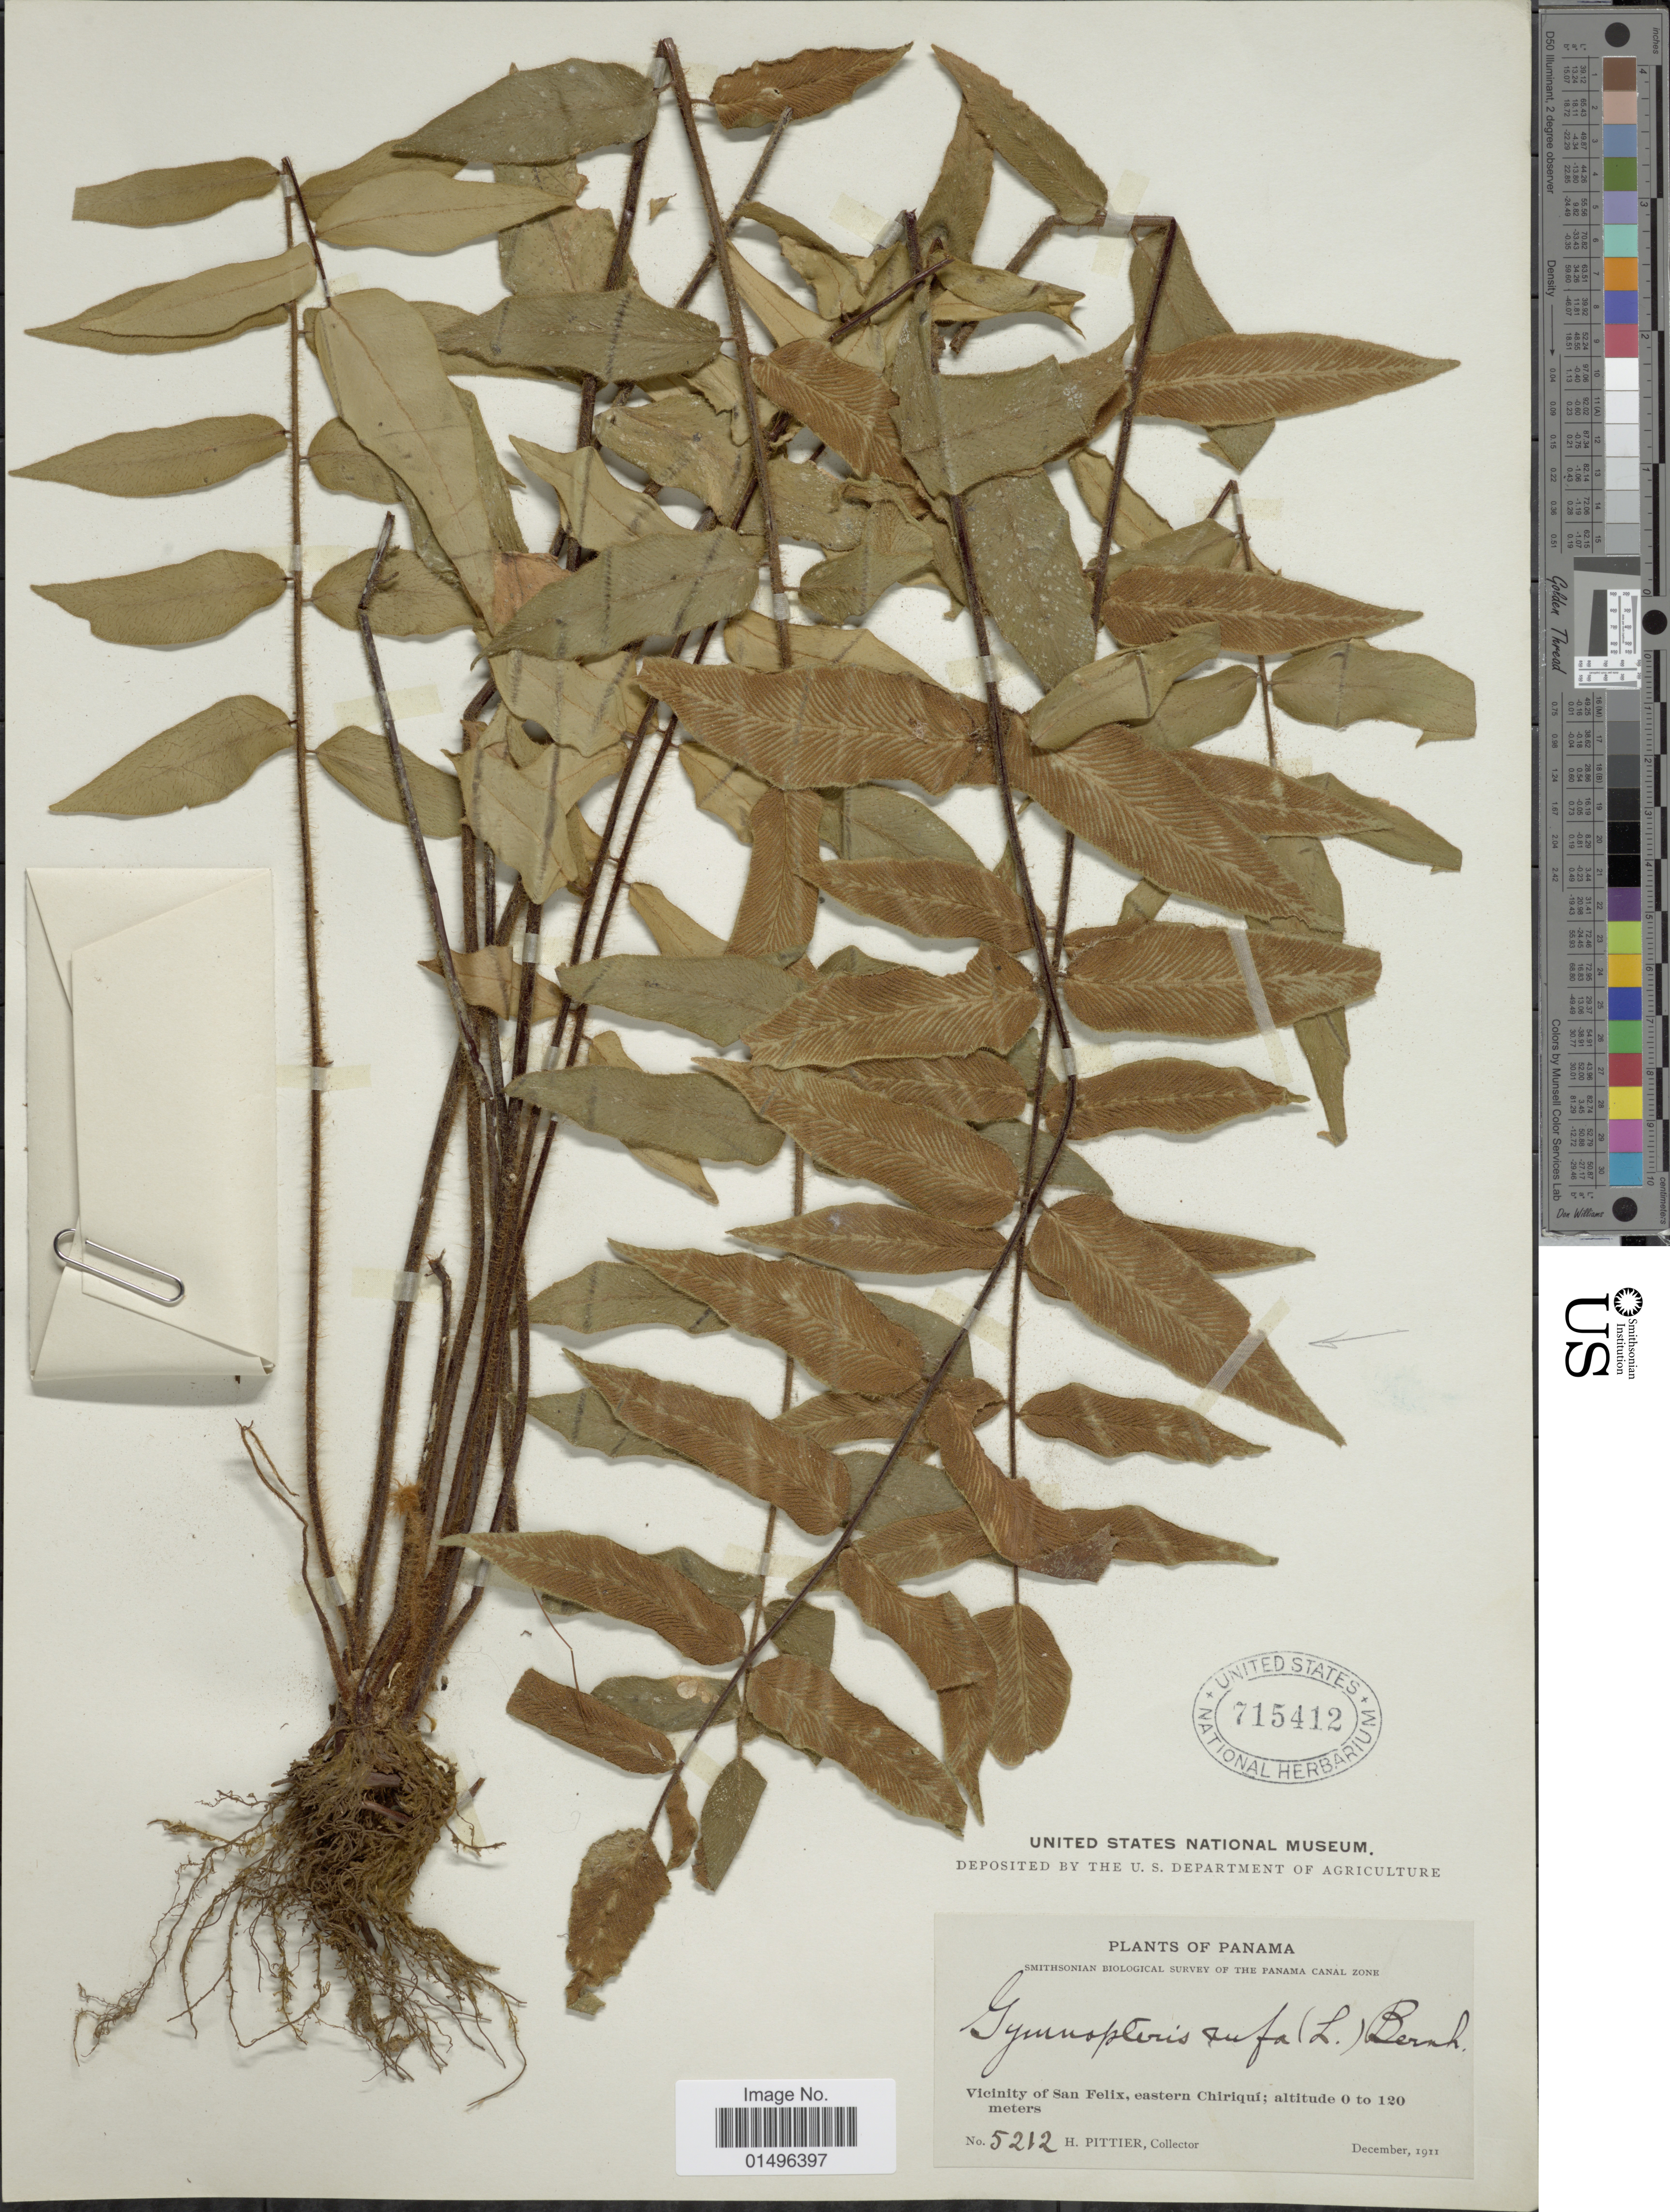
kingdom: Plantae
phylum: Tracheophyta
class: Polypodiopsida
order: Polypodiales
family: Pteridaceae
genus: Hemionitis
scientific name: Hemionitis rufa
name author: (L.) Sw.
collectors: H. F. Pittier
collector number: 5212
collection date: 1911-12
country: Panama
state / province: Chiriqui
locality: Panama, Vicinity of Sam Felix, eastern Chirqui.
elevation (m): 0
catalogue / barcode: US 715412